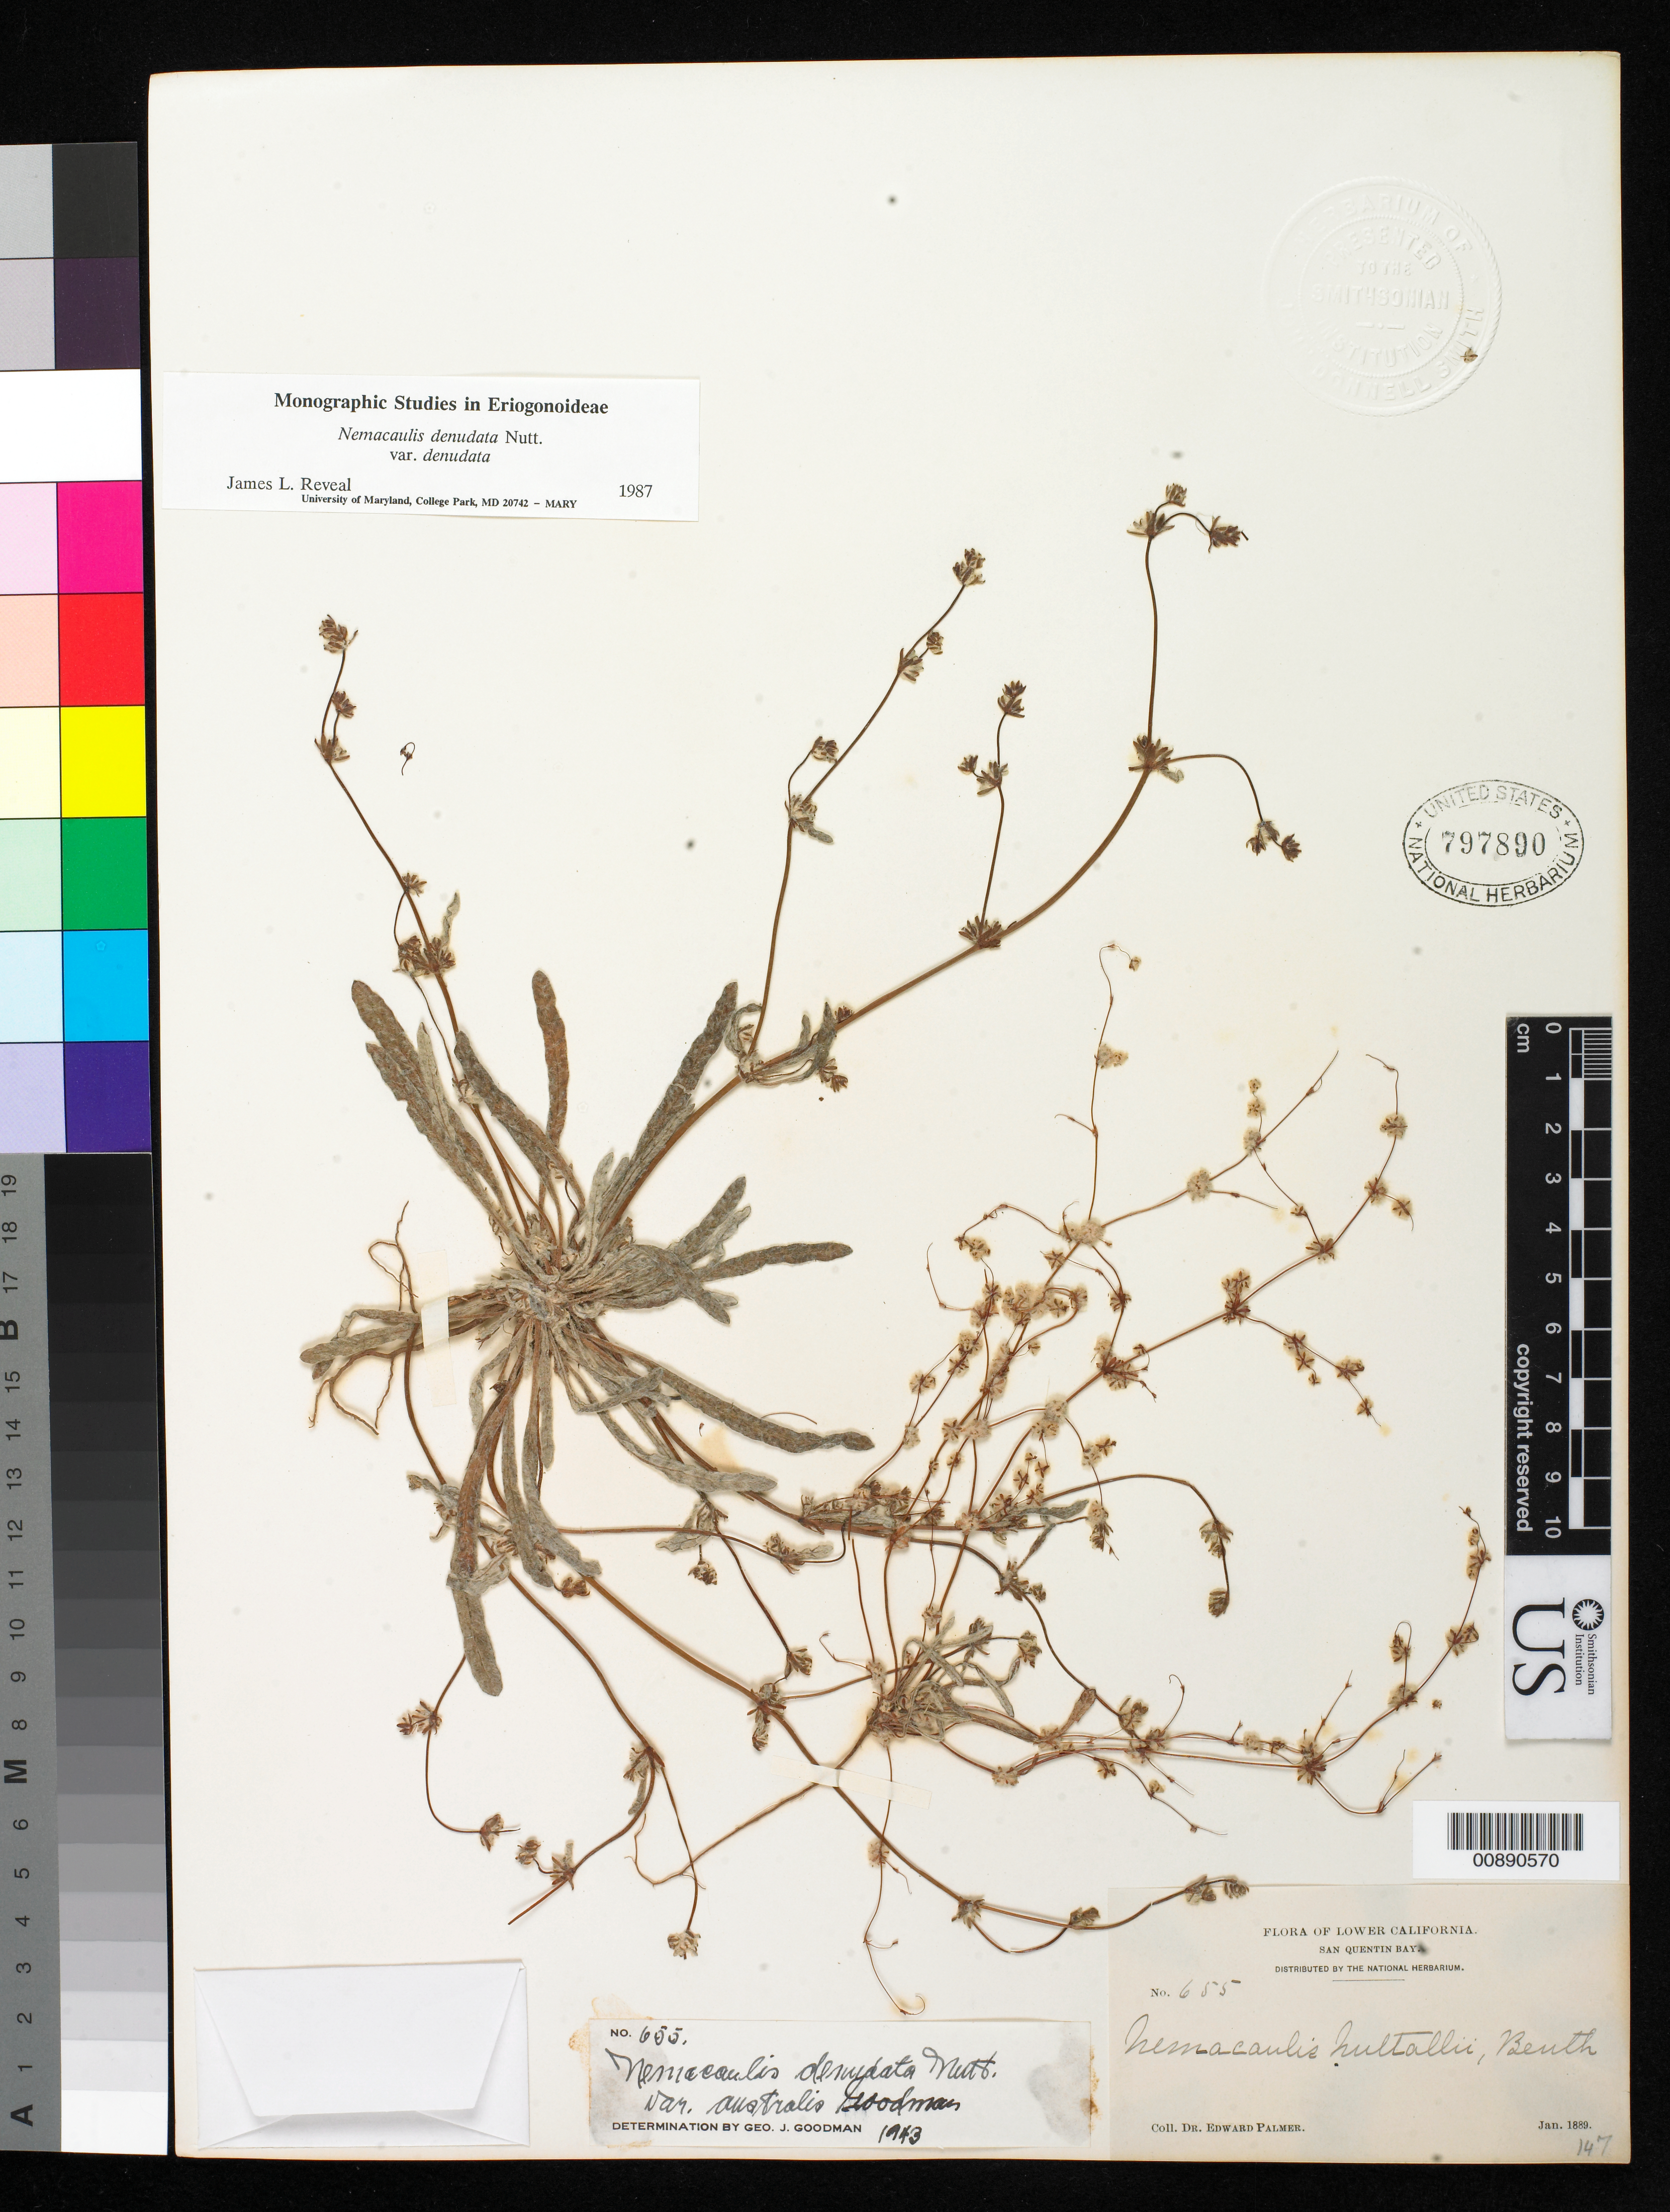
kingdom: Plantae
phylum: Tracheophyta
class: Magnoliopsida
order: Caryophyllales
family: Polygonaceae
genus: Nemacaulis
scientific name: Nemacaulis denudata var. denudata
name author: Nutt.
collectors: E. Palmer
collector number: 655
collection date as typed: Jan 1889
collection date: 1889-01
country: Mexico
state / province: Baja California Norte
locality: San Quentin Bay, Baja California.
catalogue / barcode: US 797890